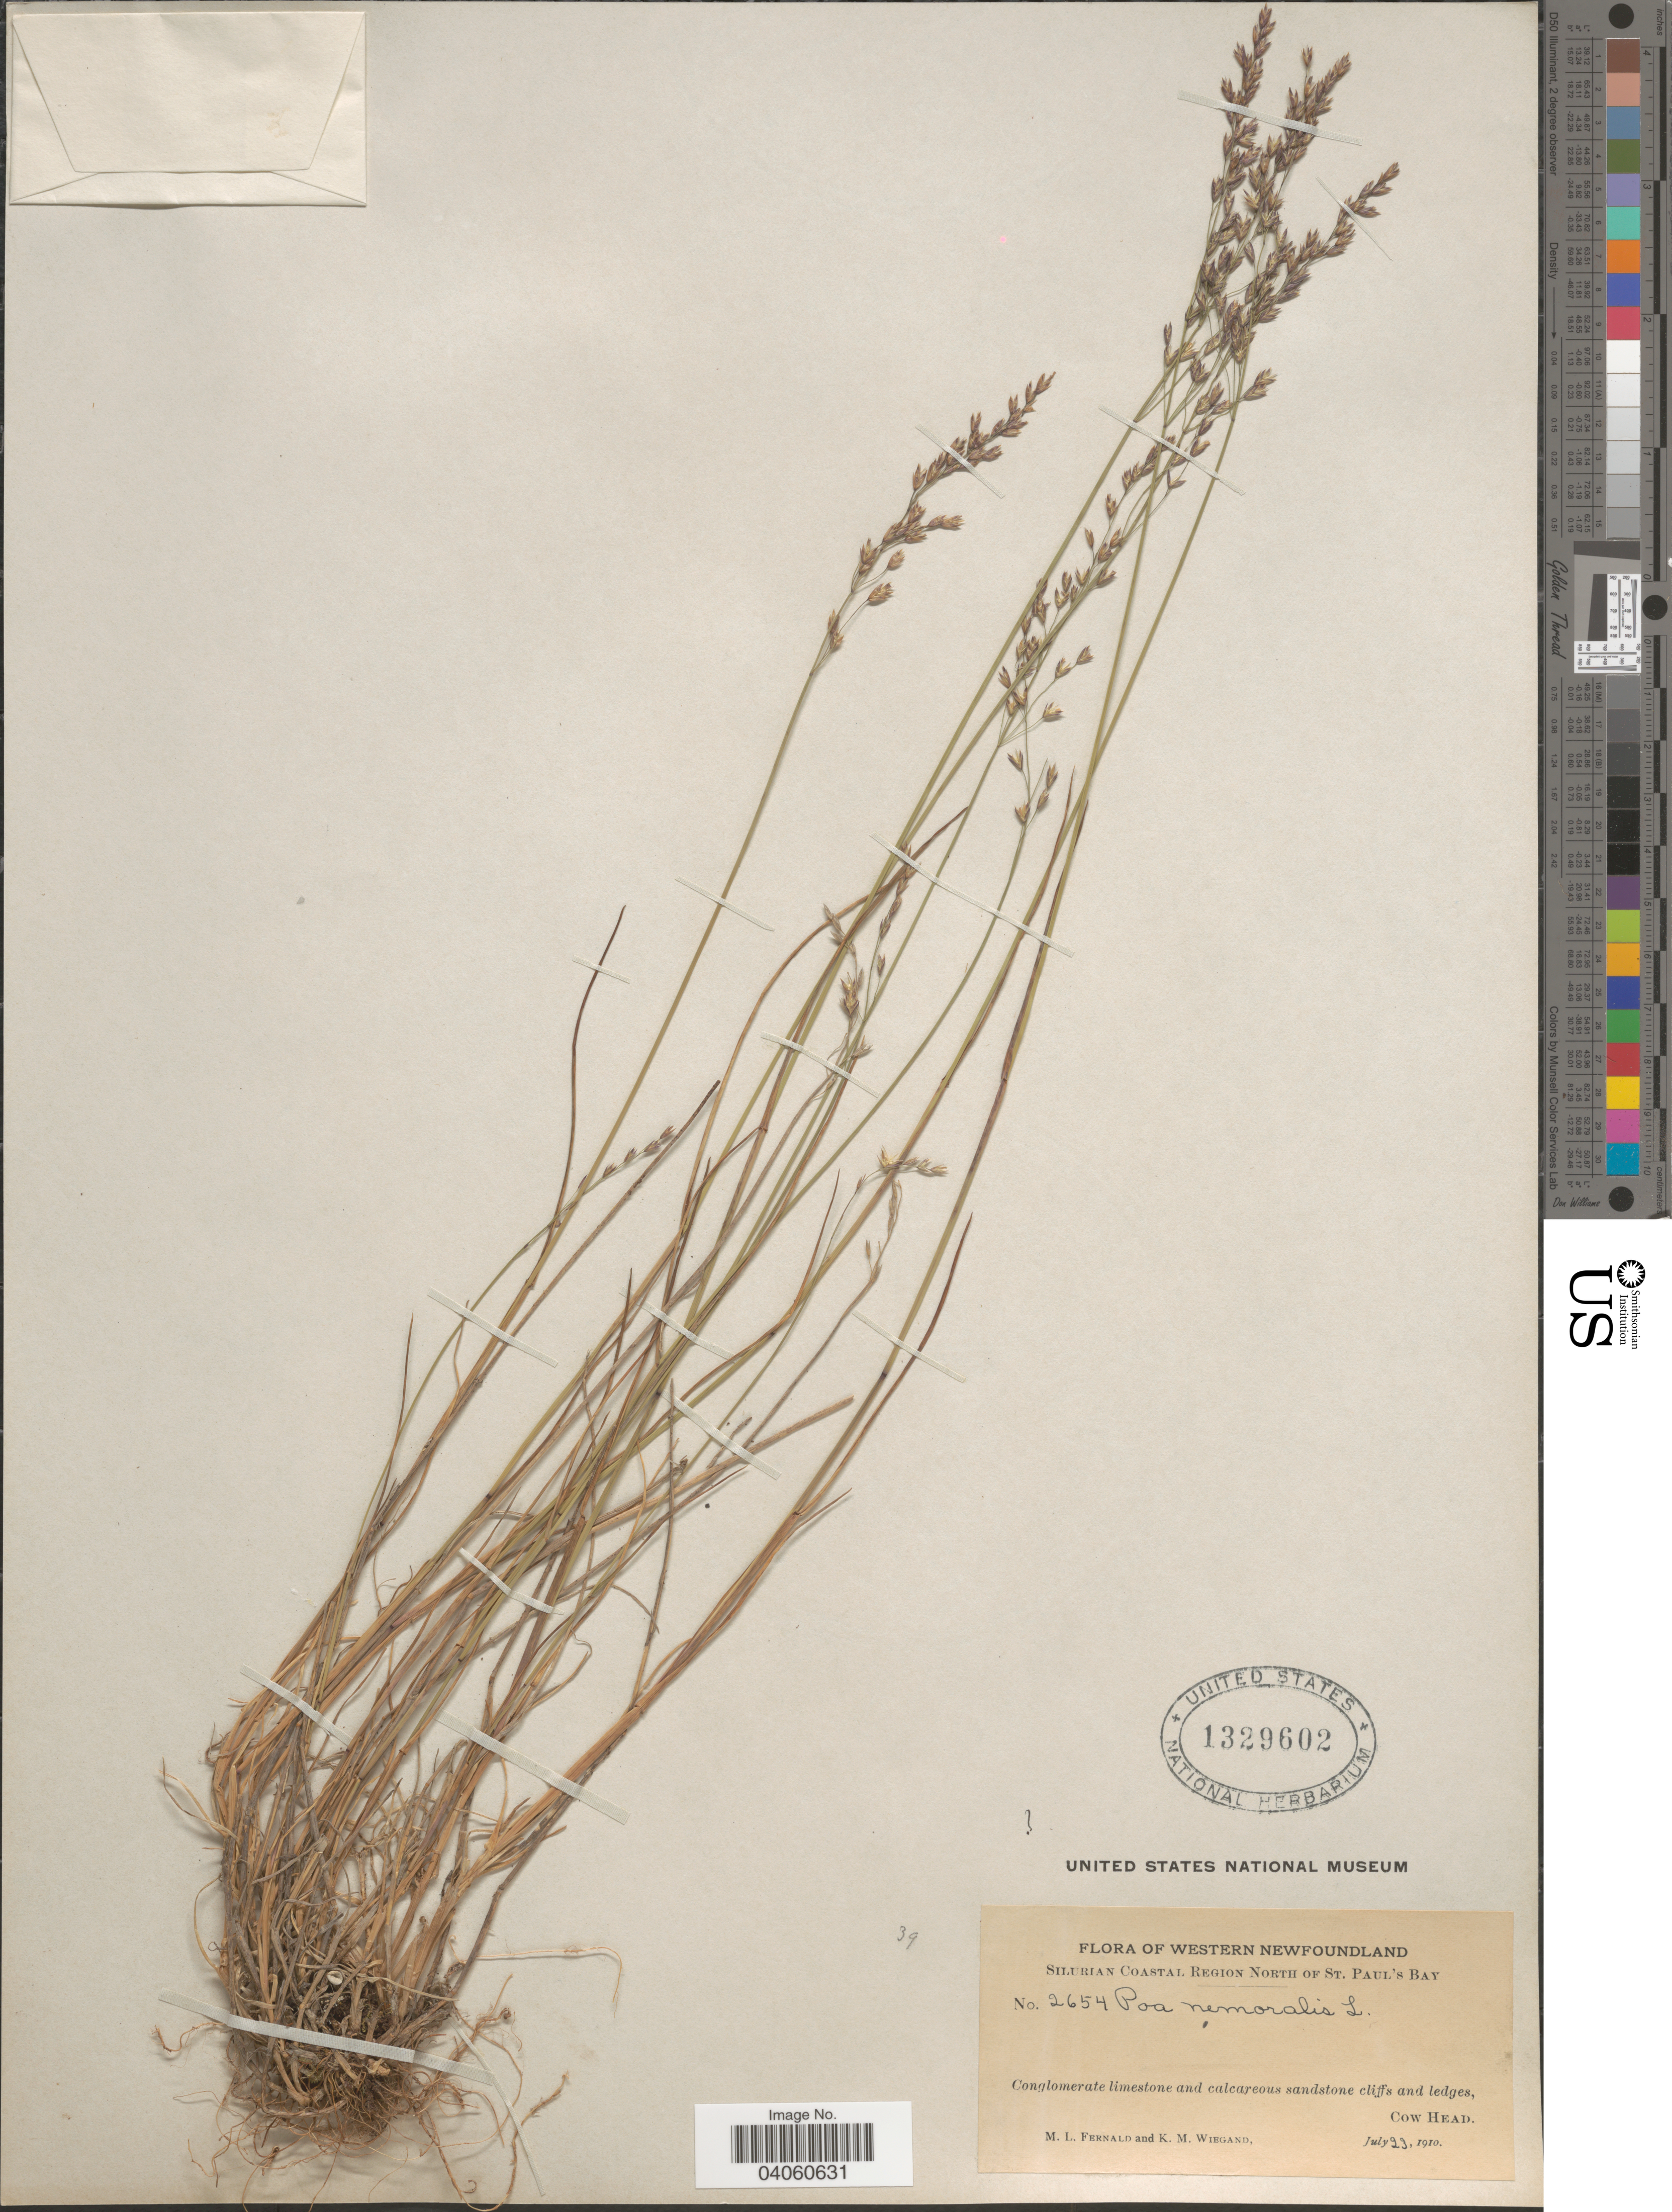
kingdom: Plantae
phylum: Tracheophyta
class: Liliopsida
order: Poales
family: Poaceae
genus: Poa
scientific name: Poa nemoralis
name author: L.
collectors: M. L. Fernald & K. M. Wiegand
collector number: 2654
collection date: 1910-07-23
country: Canada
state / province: Newfoundland and Labrador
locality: Western Newfoundland. Silurian Coastal Region north of St. Paul's Bay. Cow Head.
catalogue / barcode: US 1329602